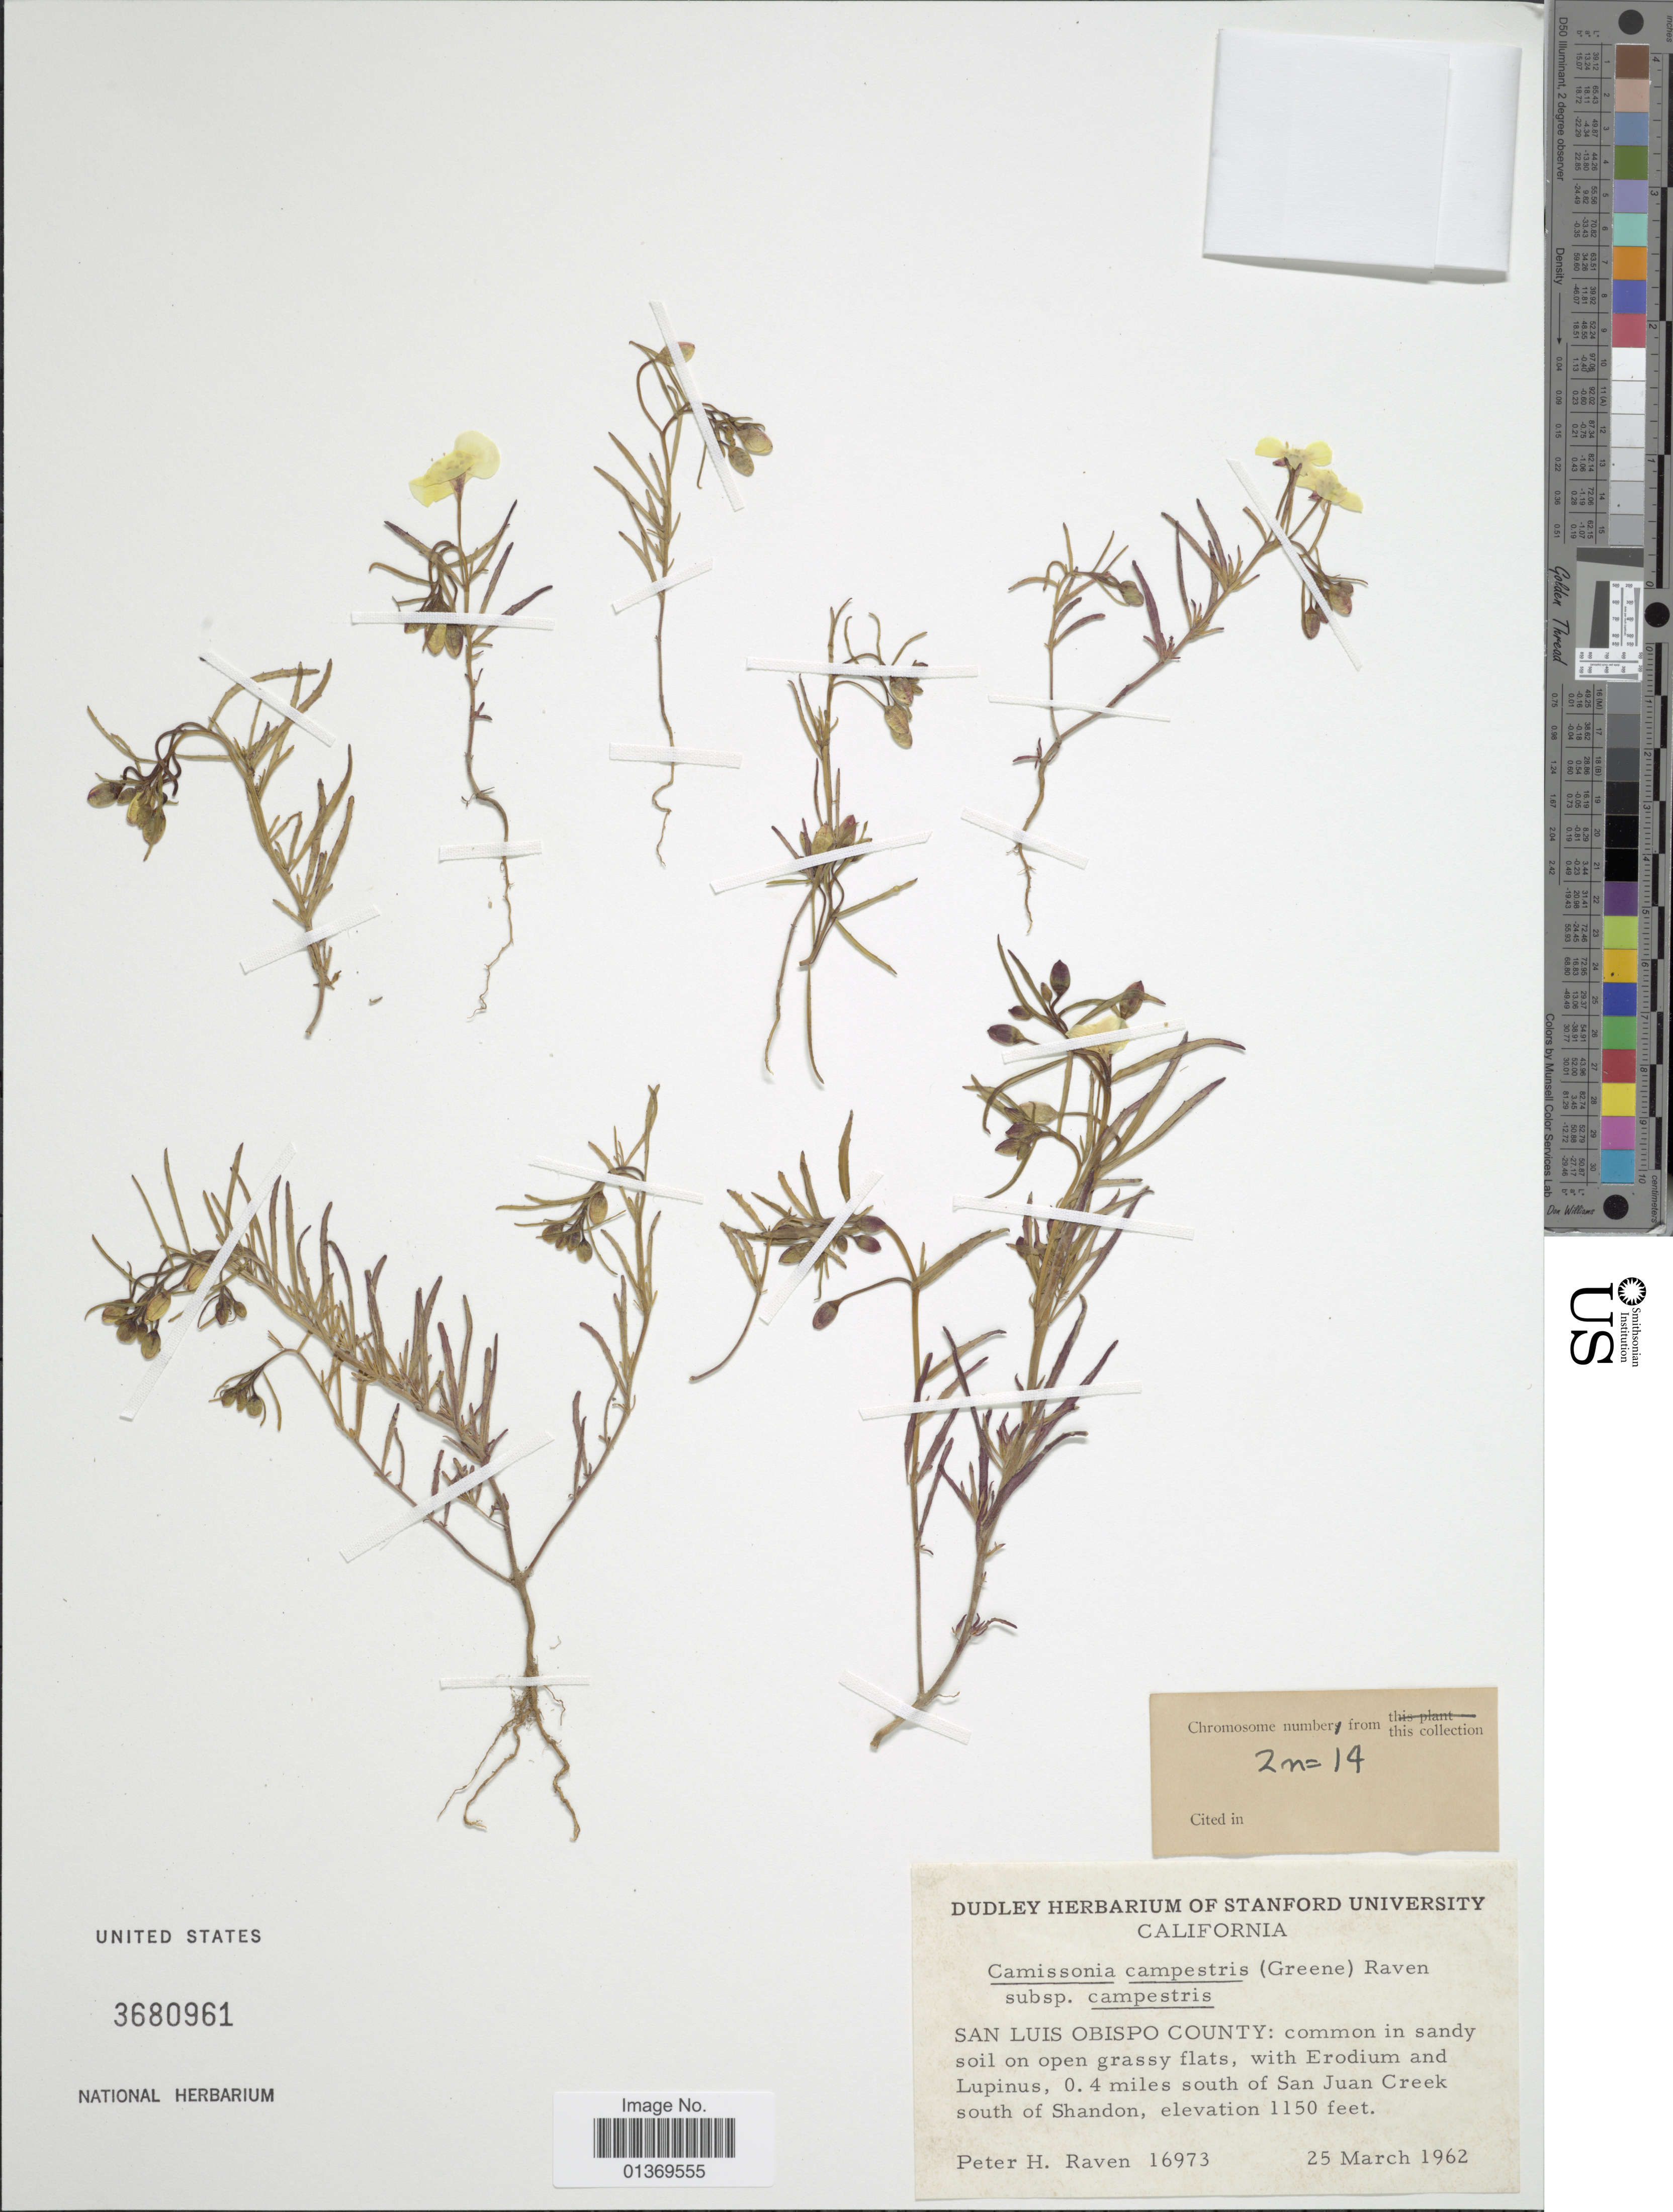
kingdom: Plantae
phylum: Tracheophyta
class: Magnoliopsida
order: Myrtales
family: Onagraceae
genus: Camissonia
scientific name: Camissonia campestris subsp. campestris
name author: (Greene) P.H. Raven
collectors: P. H. Raven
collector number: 16973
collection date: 1962-03-25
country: United States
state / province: California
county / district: San Luis Obispo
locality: San Luis Obispo County, 0.4 miles south of San Juan Creek south of Shandon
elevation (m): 351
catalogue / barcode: US 3680961